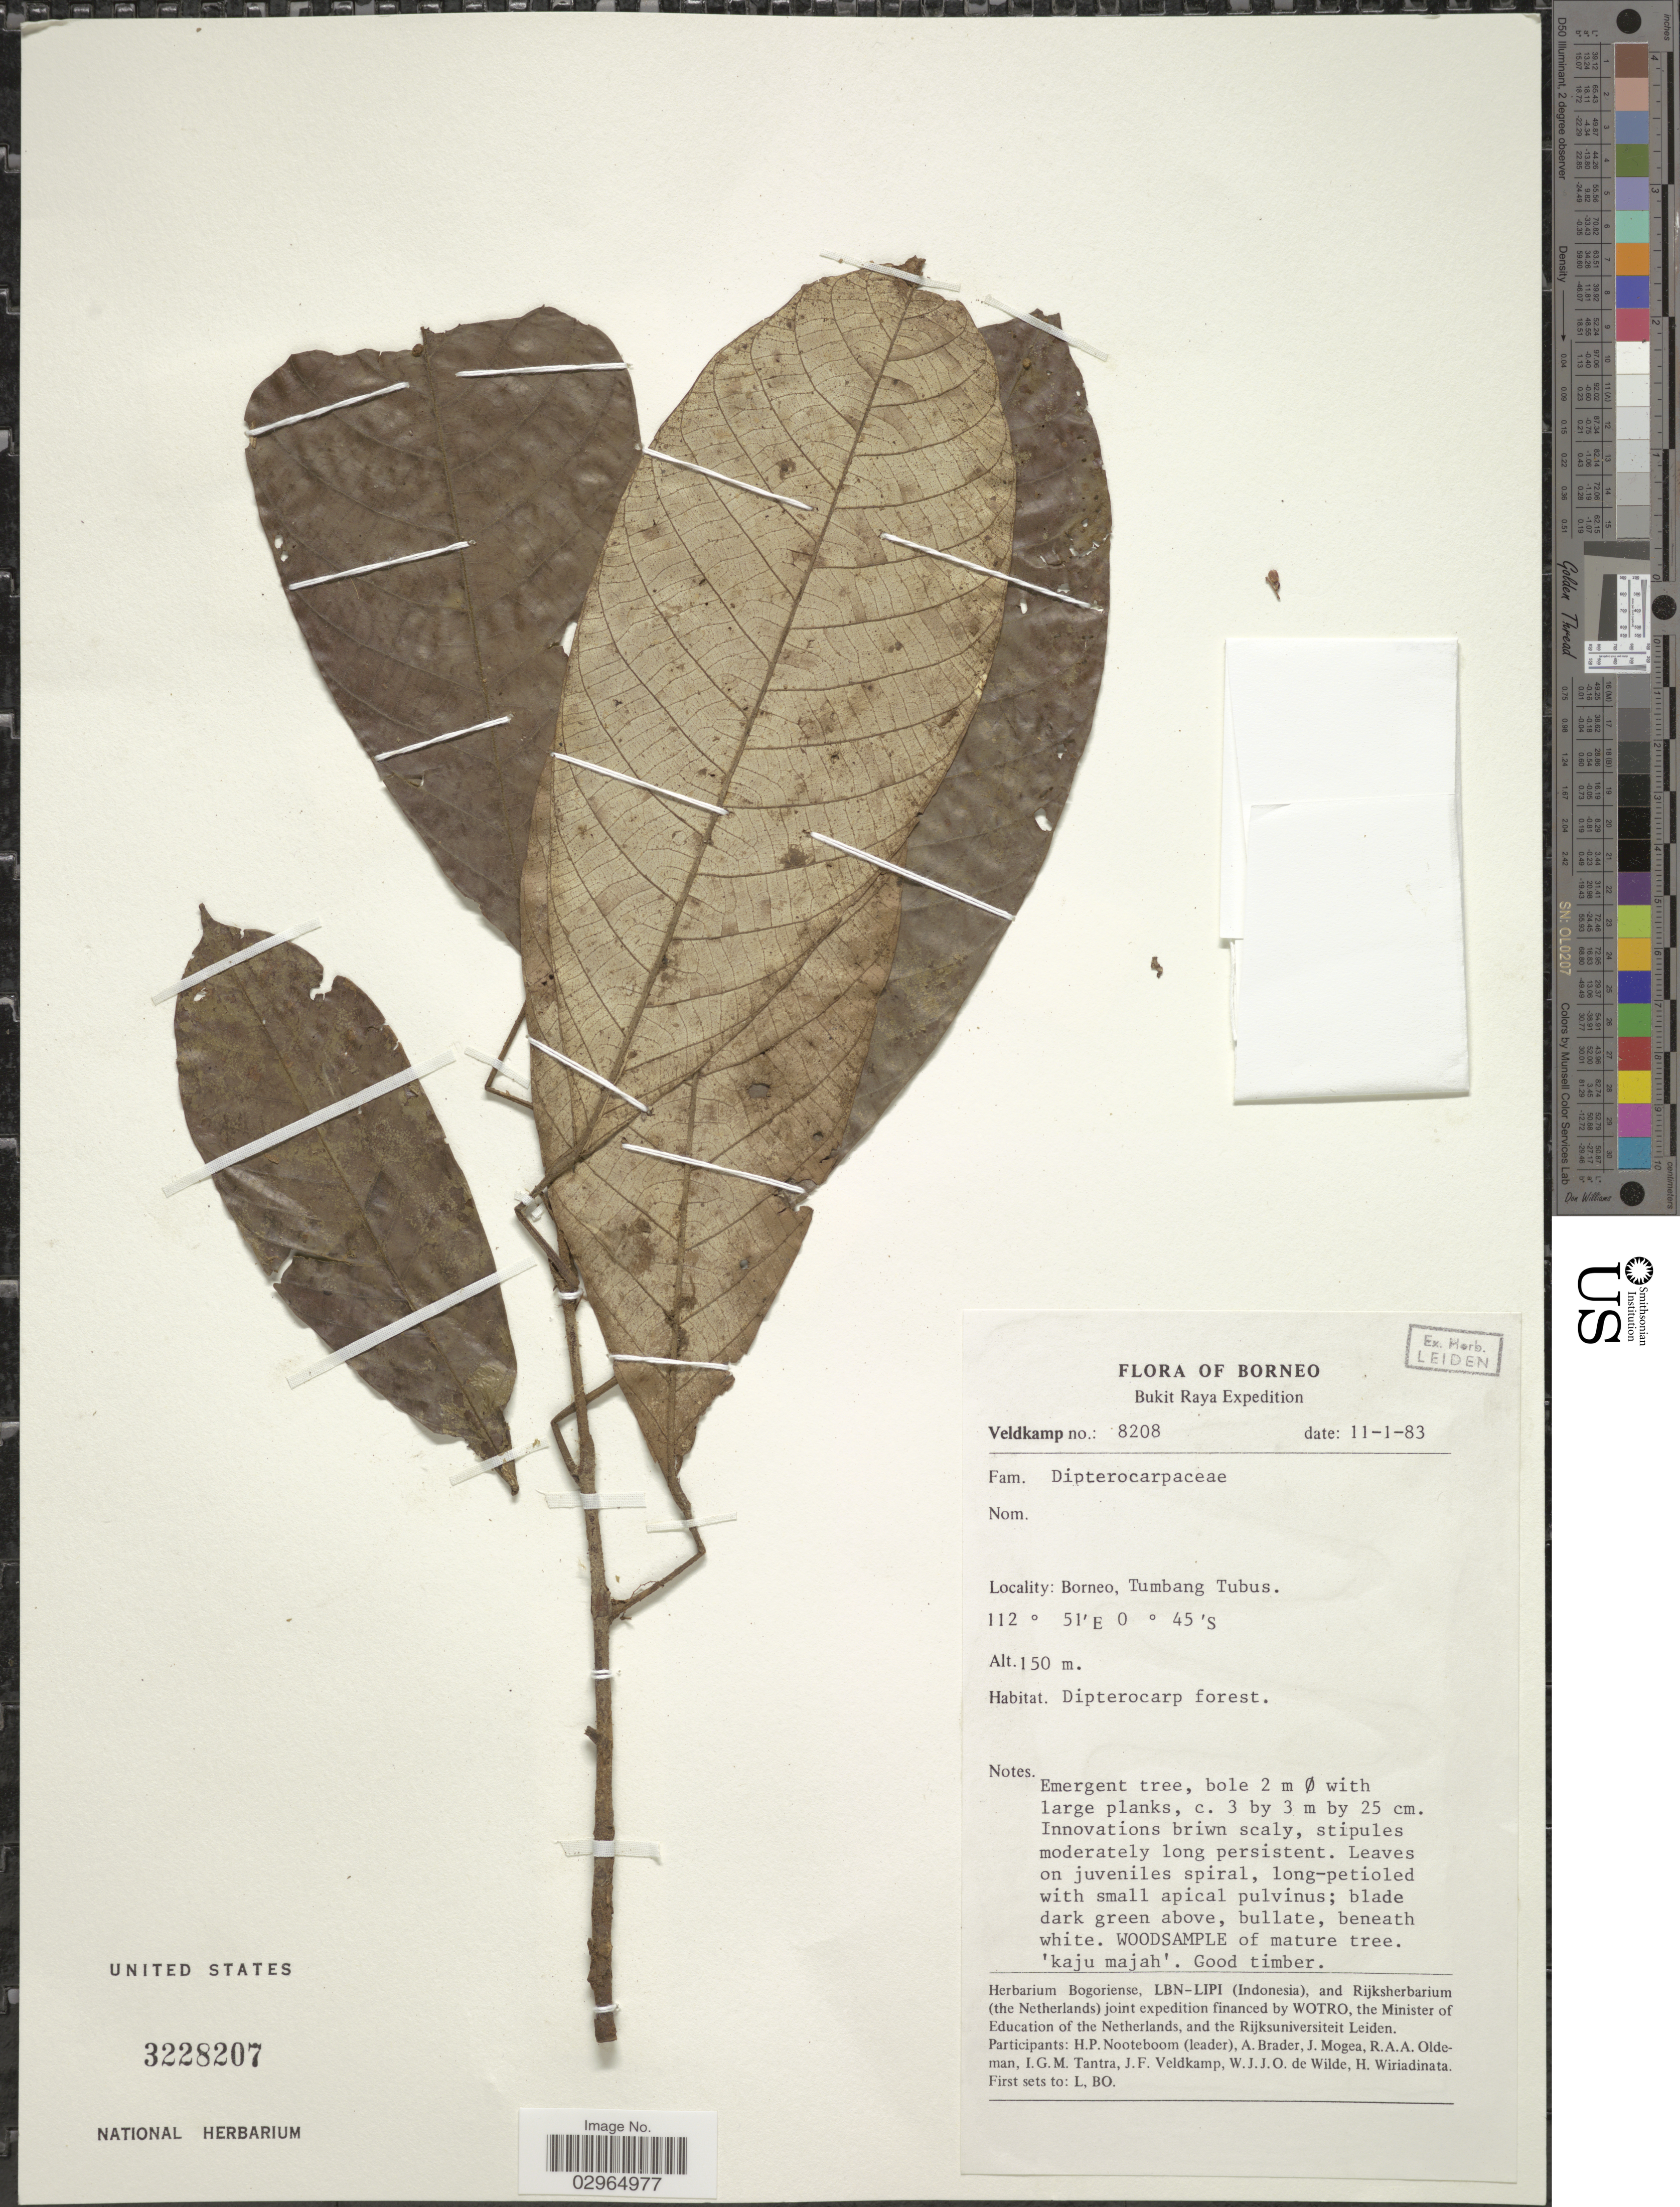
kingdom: Plantae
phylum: Tracheophyta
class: Magnoliopsida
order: Malvales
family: Dipterocarpaceae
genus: Rubroshorea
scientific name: Rubroshorea parvistipulata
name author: (F. Heim) P.S. Ashton & J. Heck.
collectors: J. F. Veldkamp, H. P. Nooteboom, A. Brader, J. Mogea & et al.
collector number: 8208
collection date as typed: Transcribed d/m/y: 11/1/83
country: Indonesia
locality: Borneo. Bukit Raya. Tumbang Tubus.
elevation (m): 150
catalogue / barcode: US 3228207